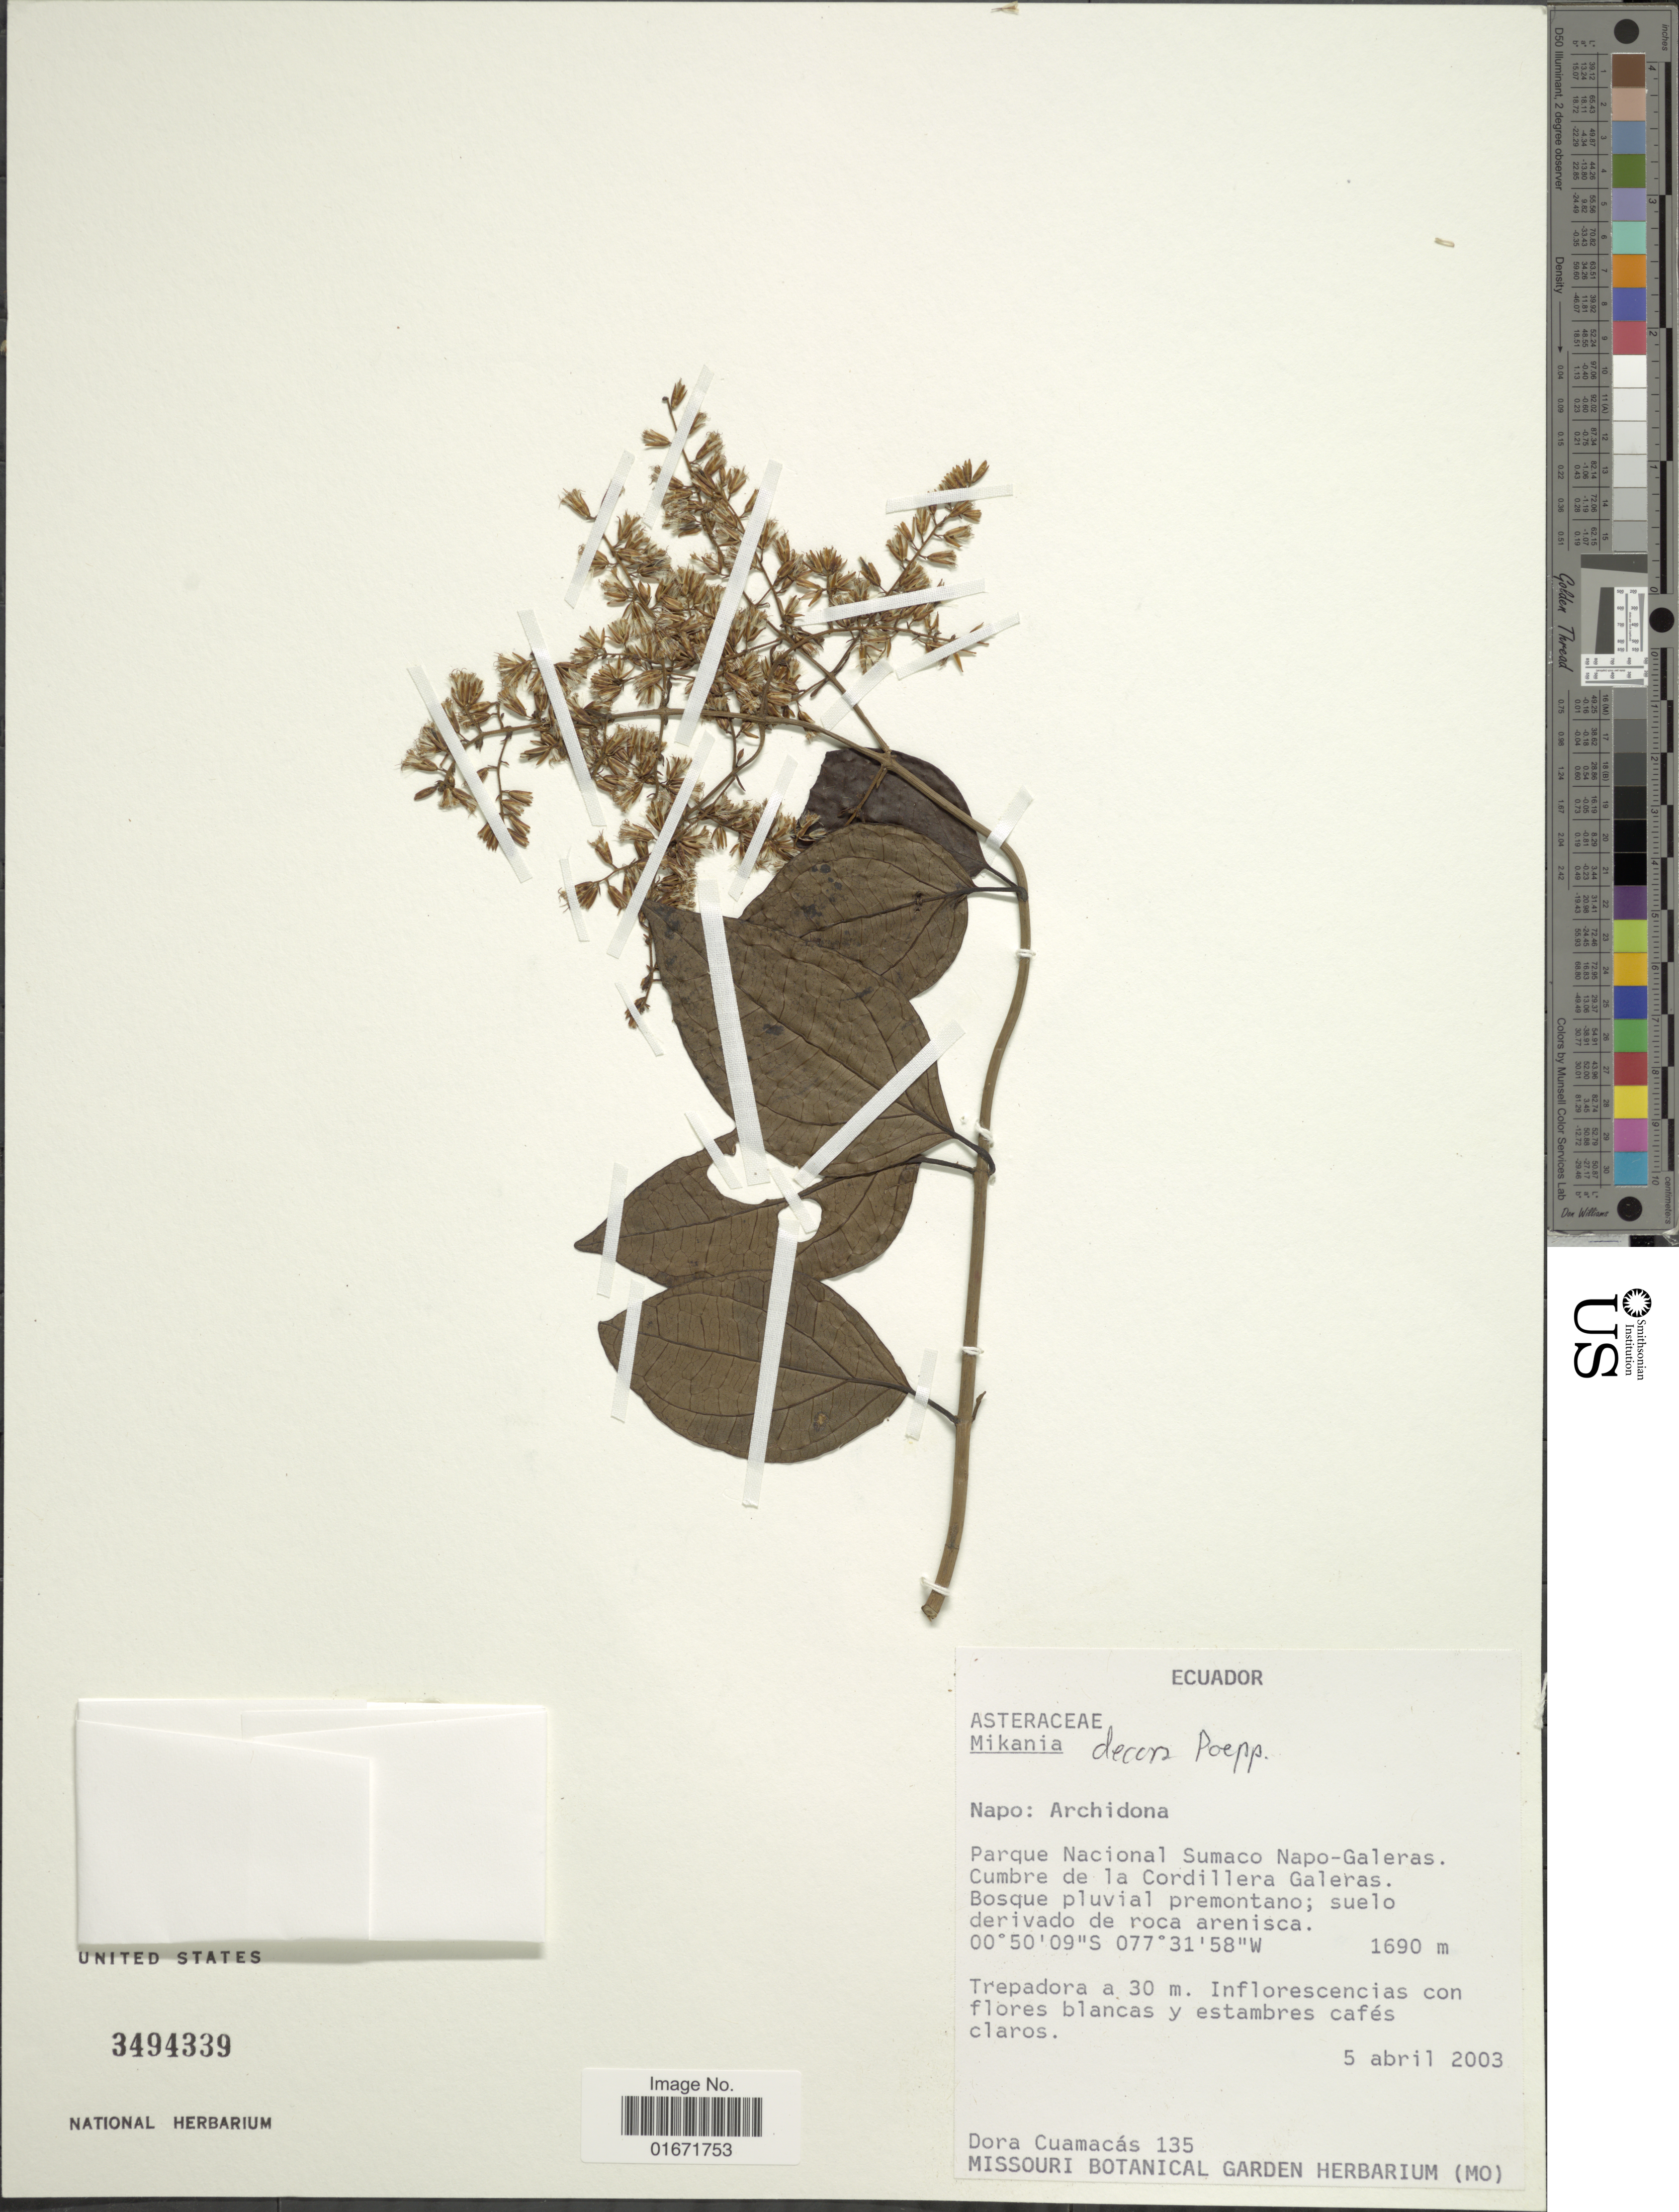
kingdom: Plantae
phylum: Tracheophyta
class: Magnoliopsida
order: Asterales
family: Asteraceae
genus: Mikania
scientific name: Mikania decora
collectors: D. Cuamacás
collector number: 135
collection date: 2003-04-05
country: Ecuador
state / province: Napo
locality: Napo: Archidona. Parque Nacional Sumaco Napo-Galeras. Cumbre de la Cordillera Galeras. Bosque pluvial premontano; suelo derivado de roca arenisca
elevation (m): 1690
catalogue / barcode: US 3494339